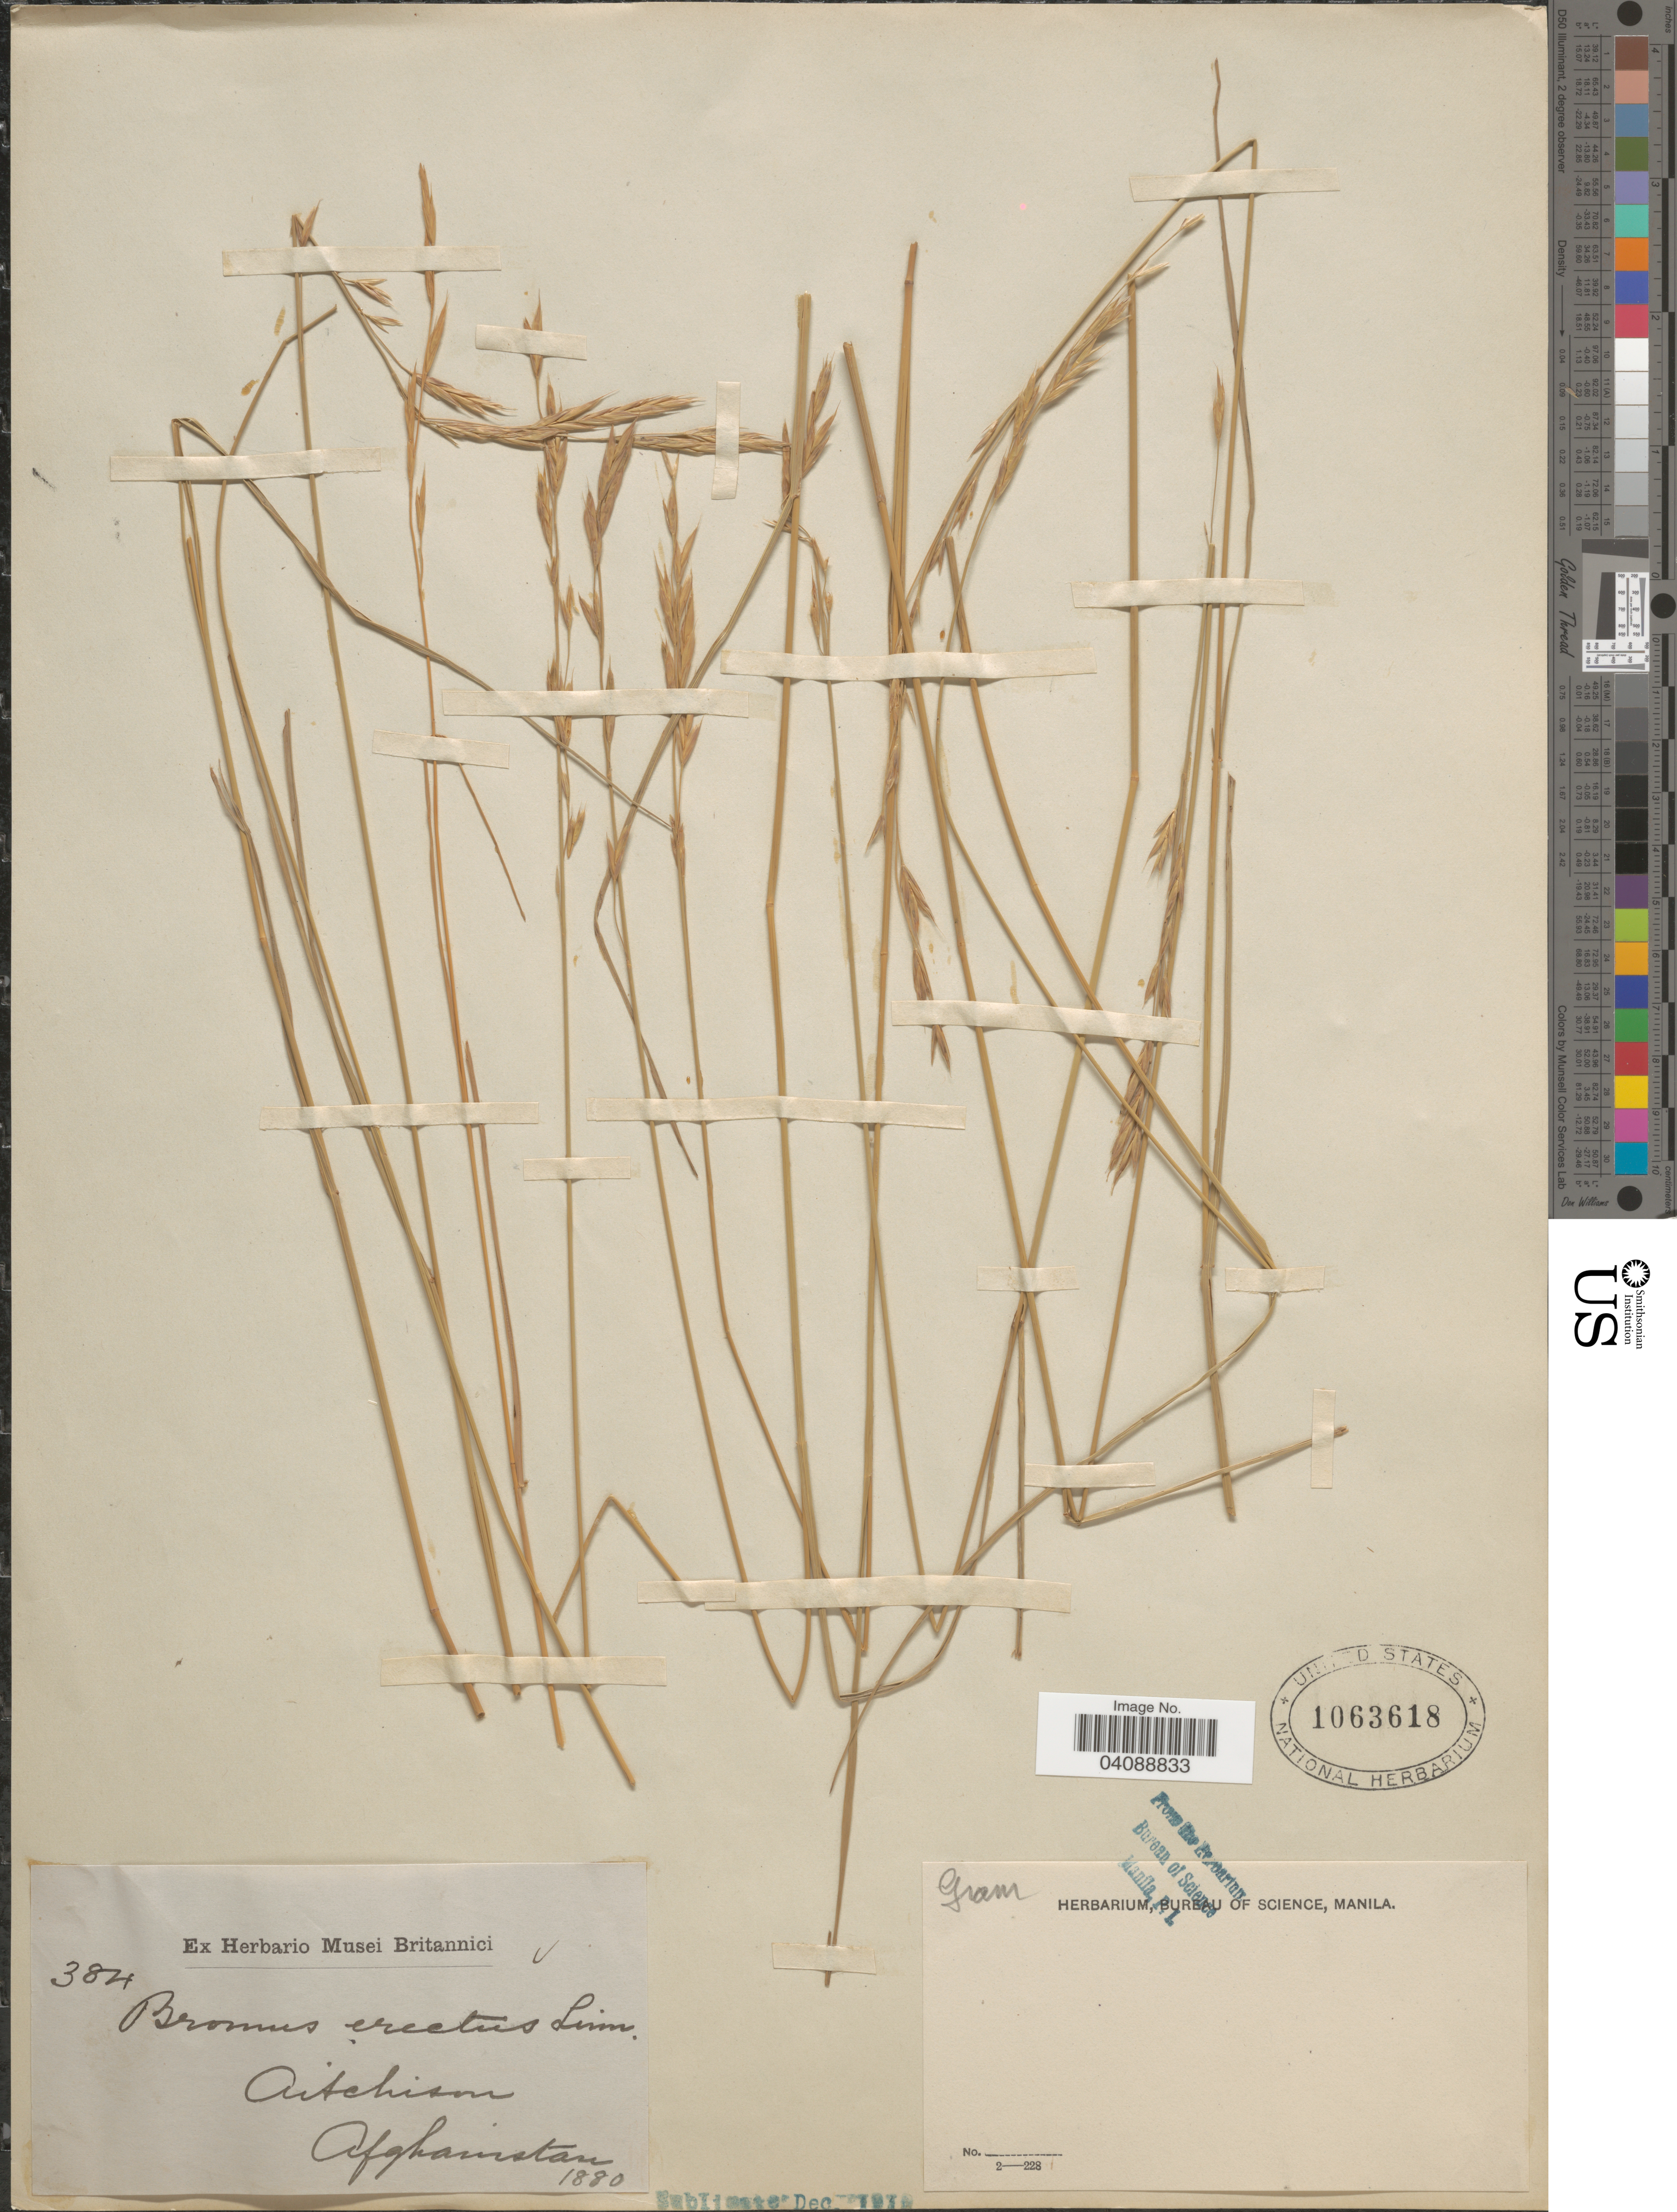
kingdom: Plantae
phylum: Tracheophyta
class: Liliopsida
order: Poales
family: Poaceae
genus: Bromus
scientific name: Bromus erectus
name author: Huds.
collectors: Aitchison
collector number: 384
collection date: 1880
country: Afghanistan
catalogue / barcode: US 1063618